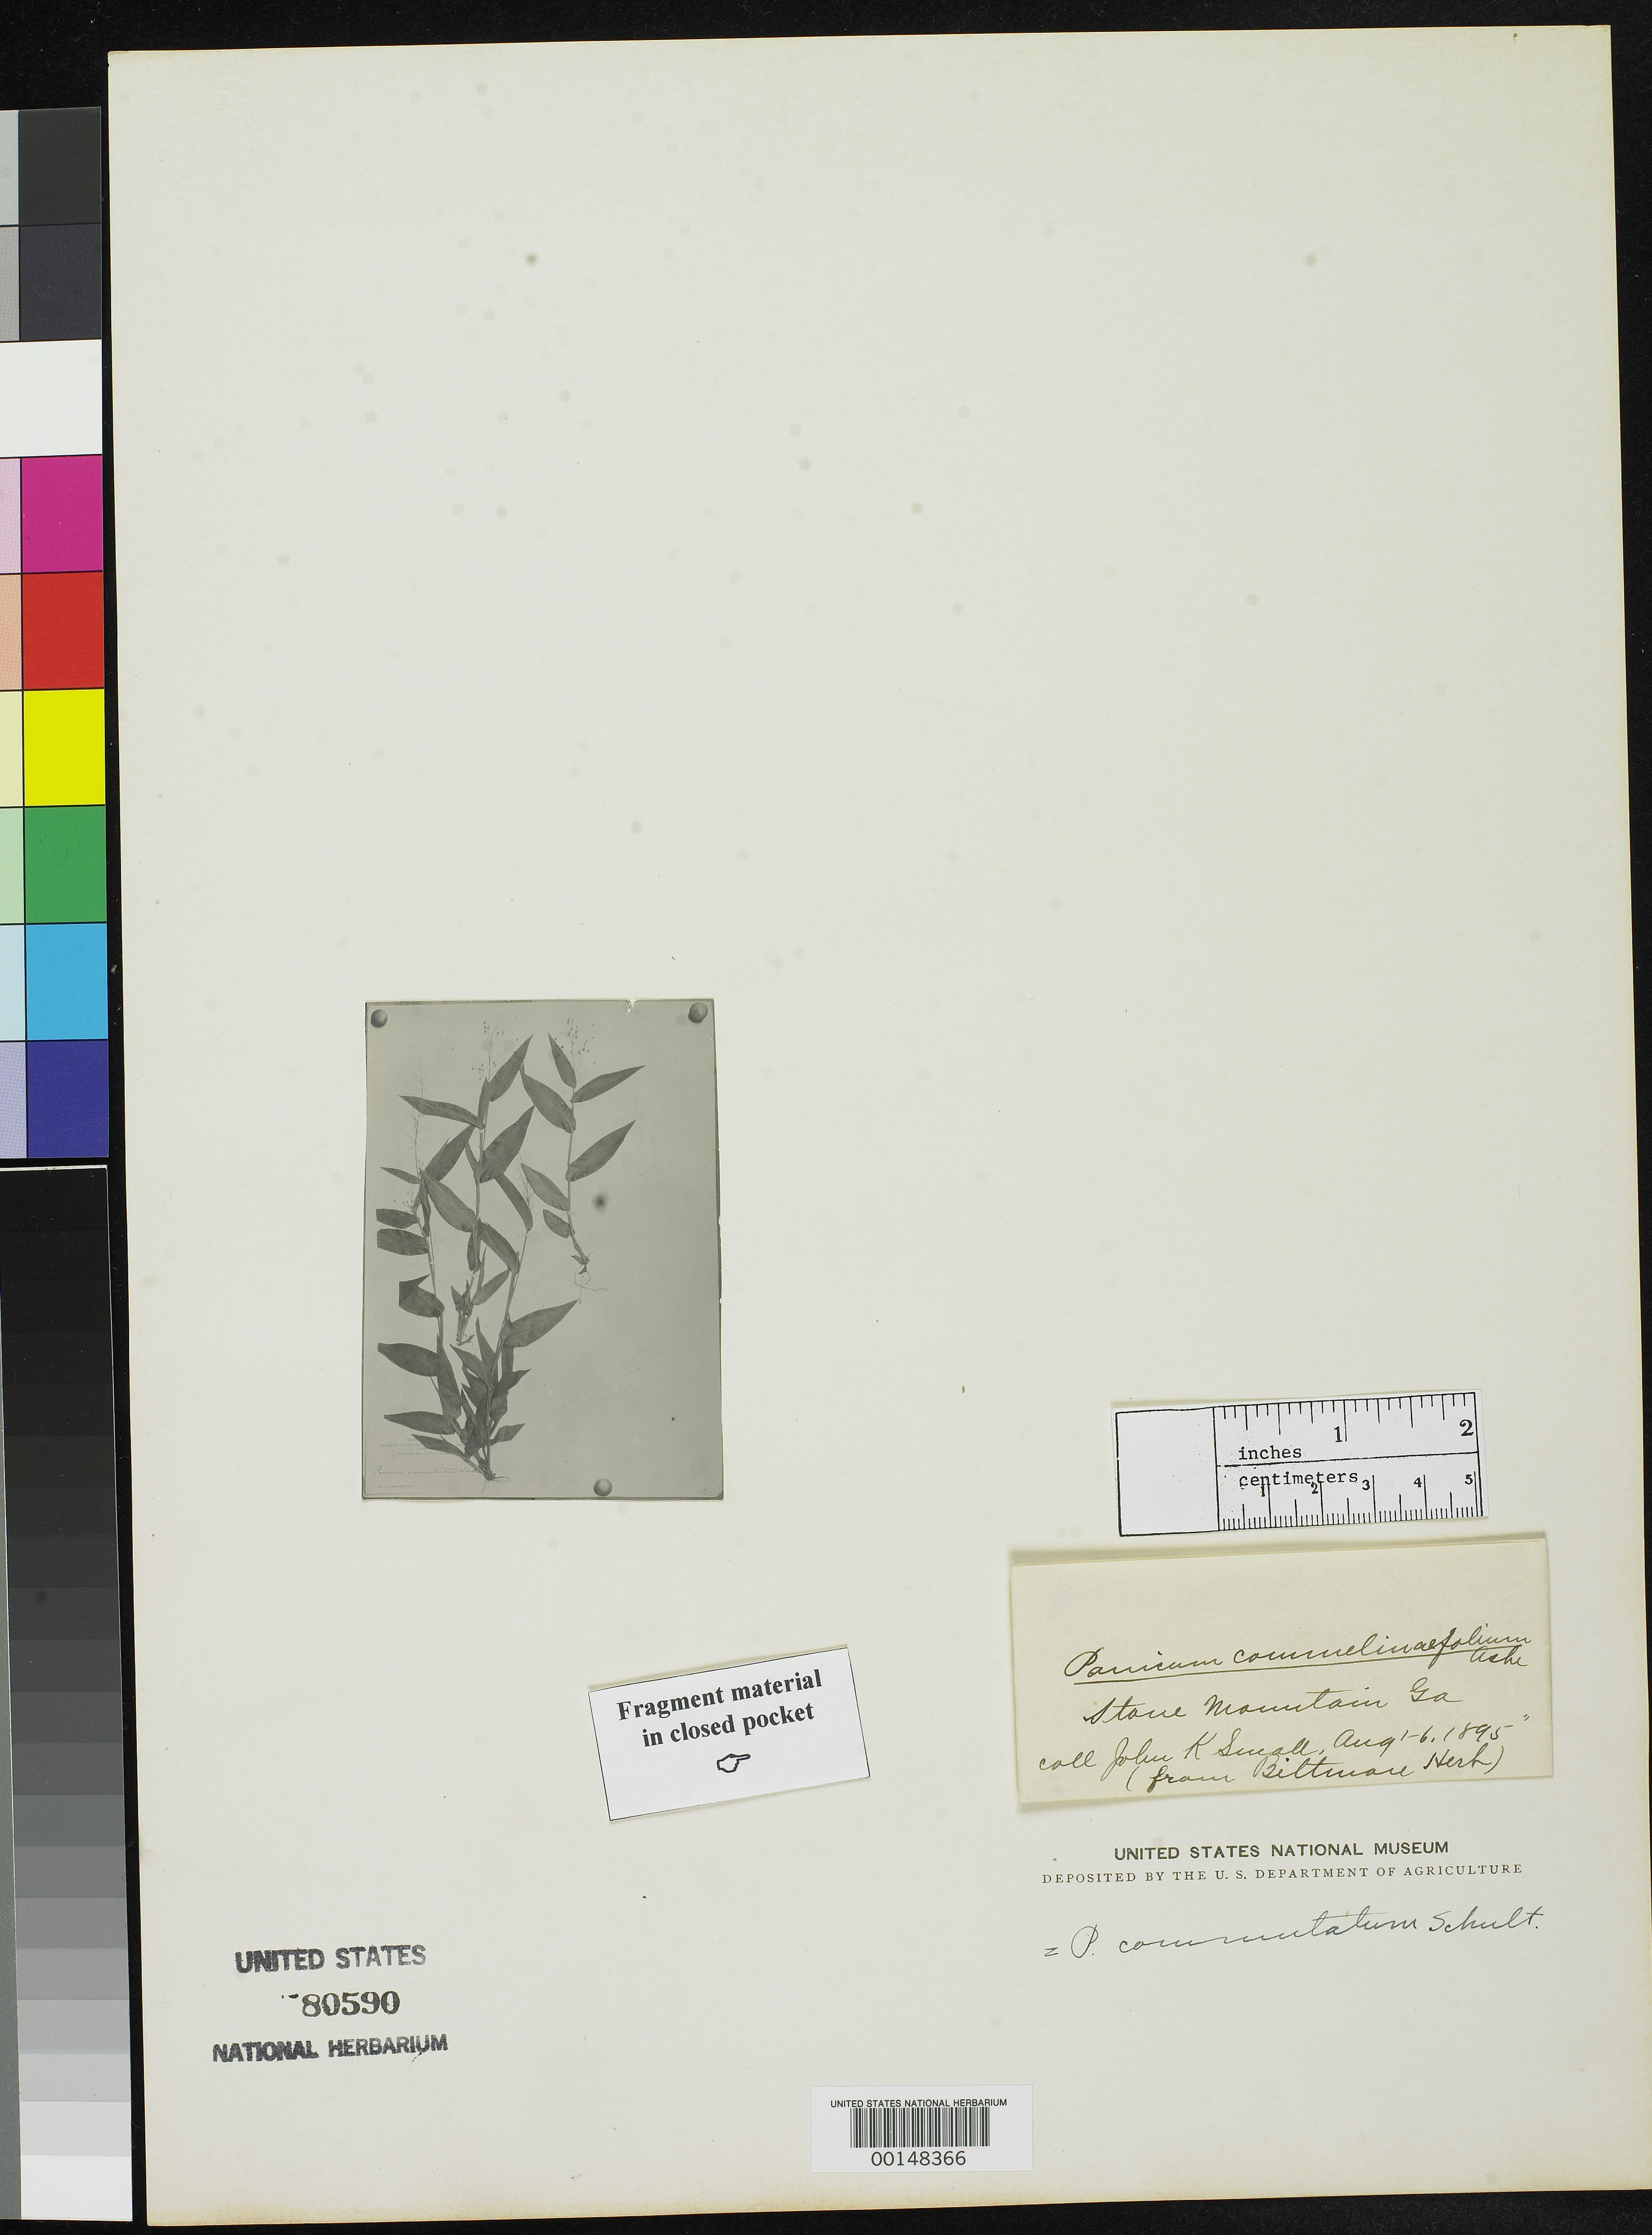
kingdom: Plantae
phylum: Tracheophyta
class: Liliopsida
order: Poales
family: Poaceae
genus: Panicum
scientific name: Panicum commelinifolium Ashe, nom. illeg.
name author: Ashe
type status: Type Collection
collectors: J. K. Small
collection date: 1895-08-01/1895-08-06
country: United States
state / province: Georgia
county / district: De Kalb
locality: Stone Mountain.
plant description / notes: Photograph and fragmentary material of type specimen ex Biltmore Herbarium. [This specimen should now be at US, but not found in herbarium, Apr. 2015]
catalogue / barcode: US 80590